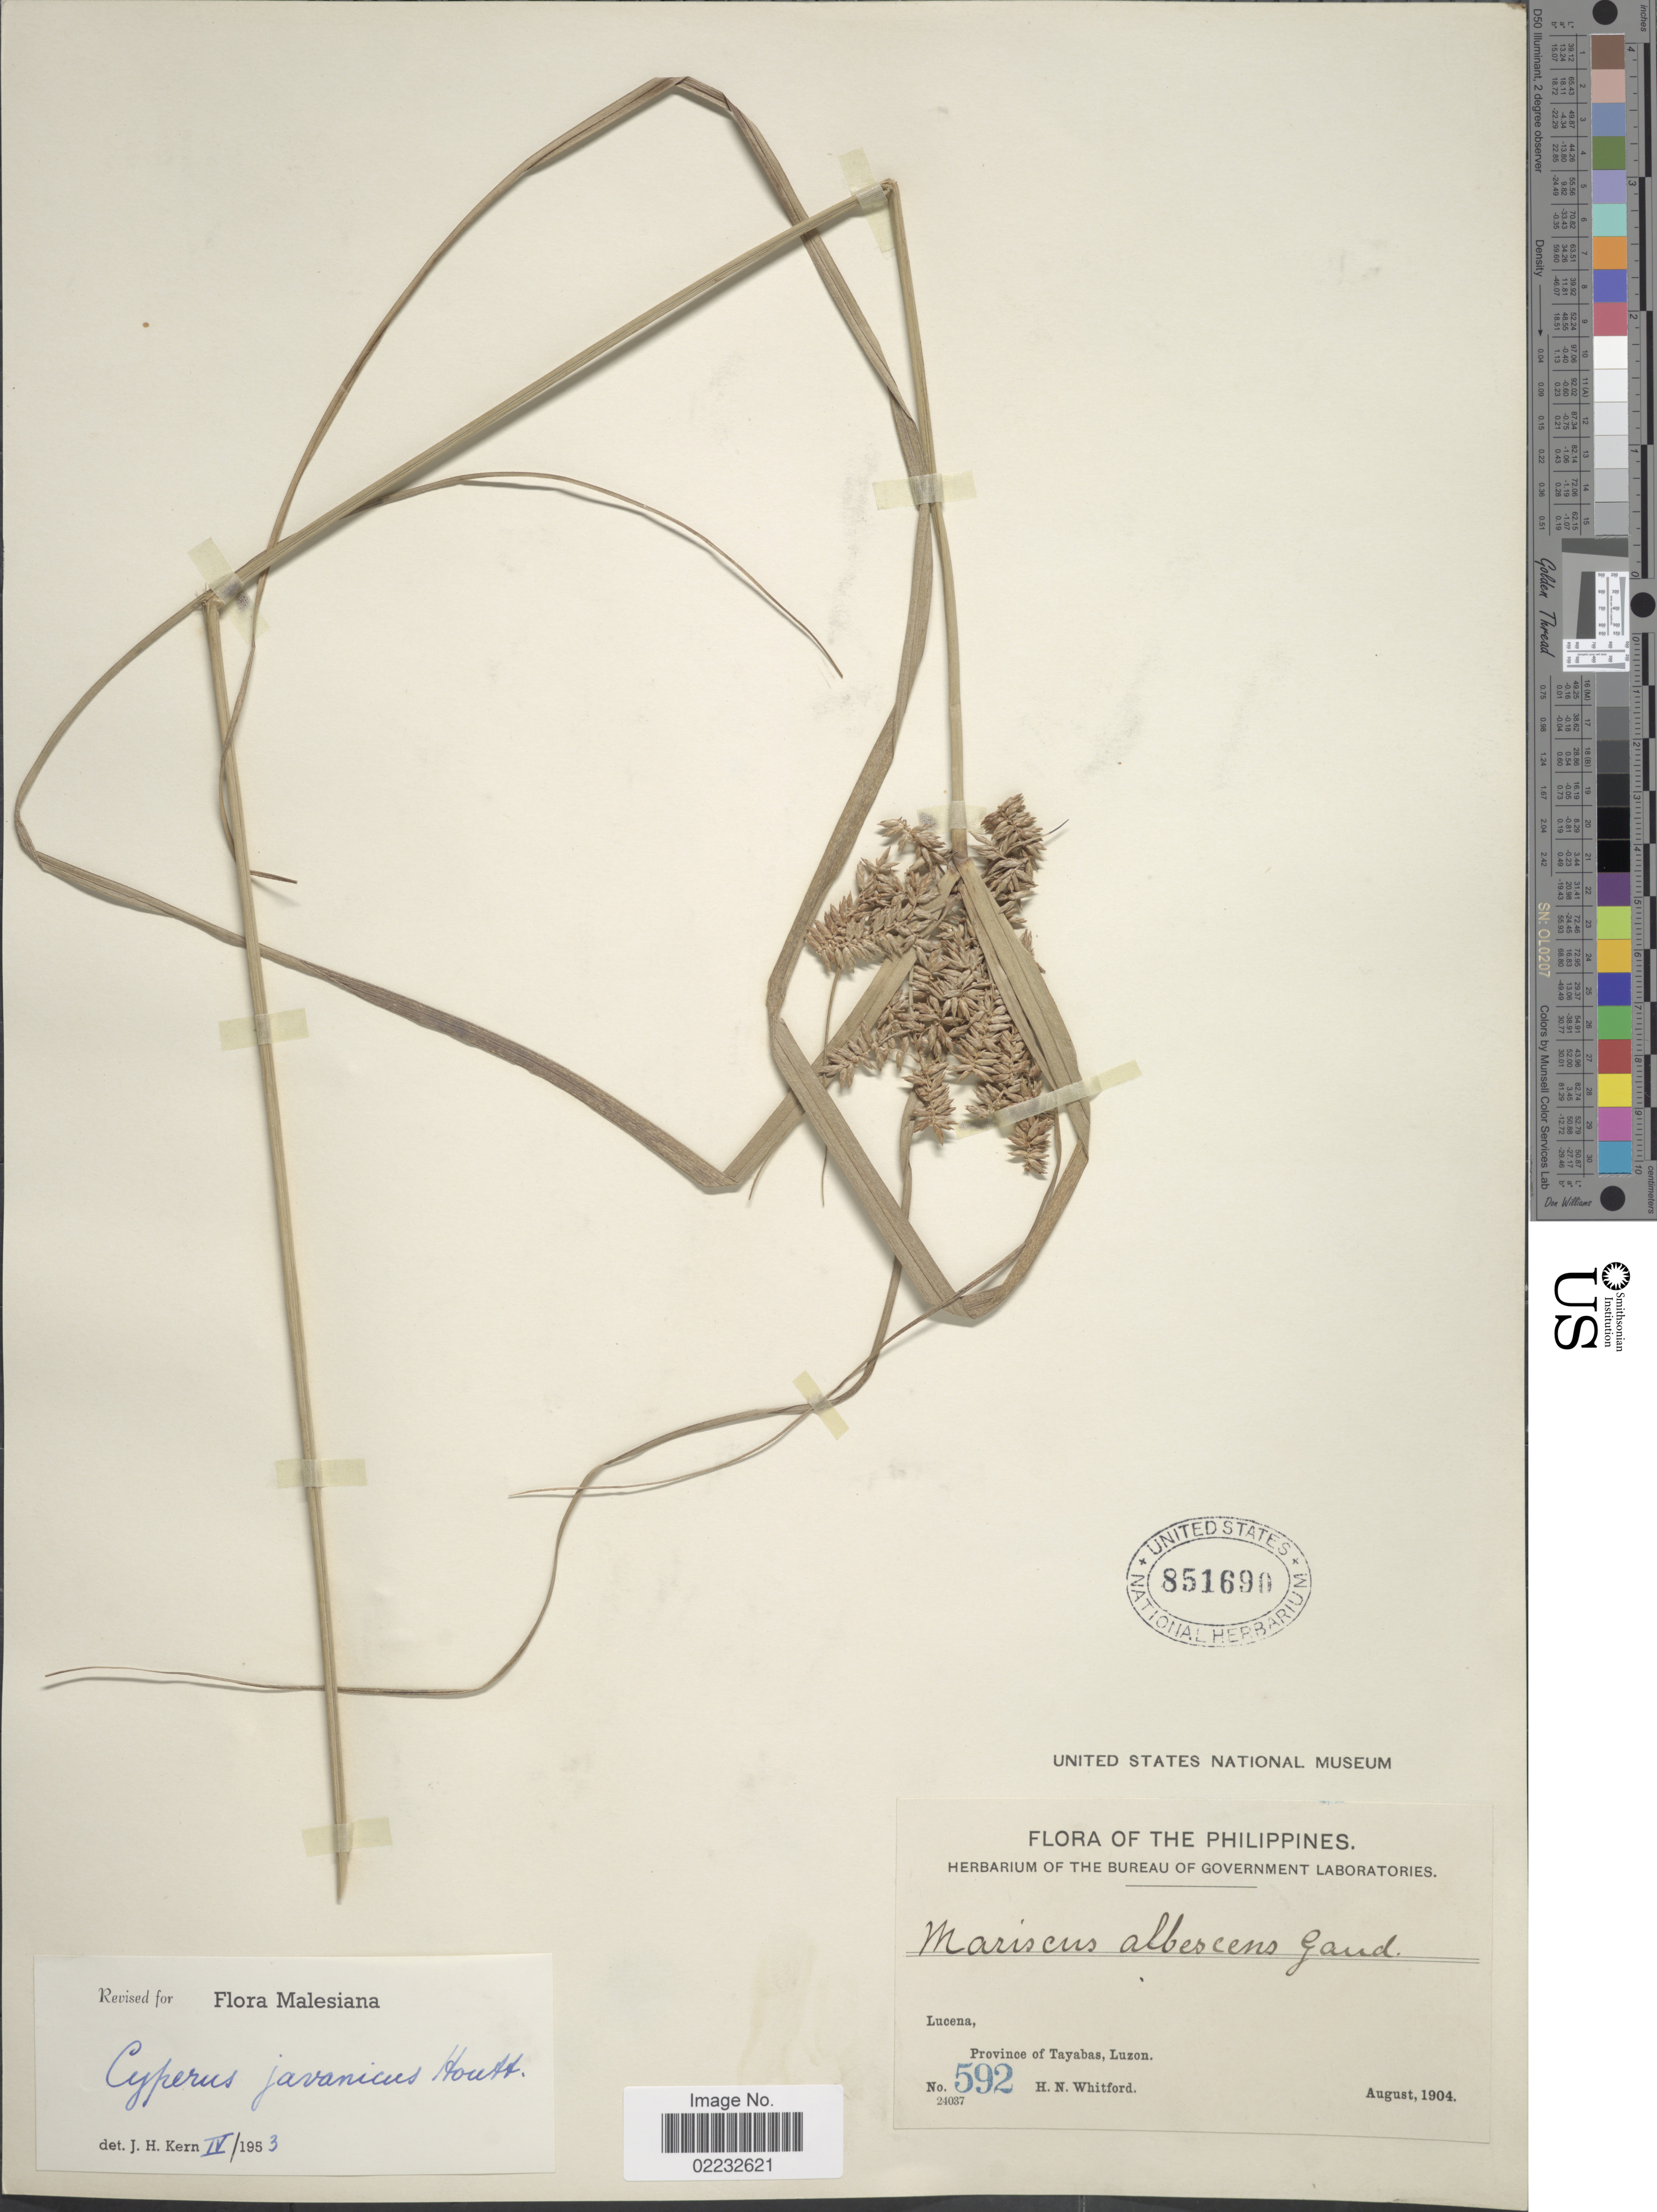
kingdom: Plantae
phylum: Tracheophyta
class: Liliopsida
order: Poales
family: Cyperaceae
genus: Cyperus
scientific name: Cyperus javanicus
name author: Houtt.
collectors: H. N. Whitford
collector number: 592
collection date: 1904-08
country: Philippines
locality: Lucena, Province of Tayabas, Luzon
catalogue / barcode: US 851690